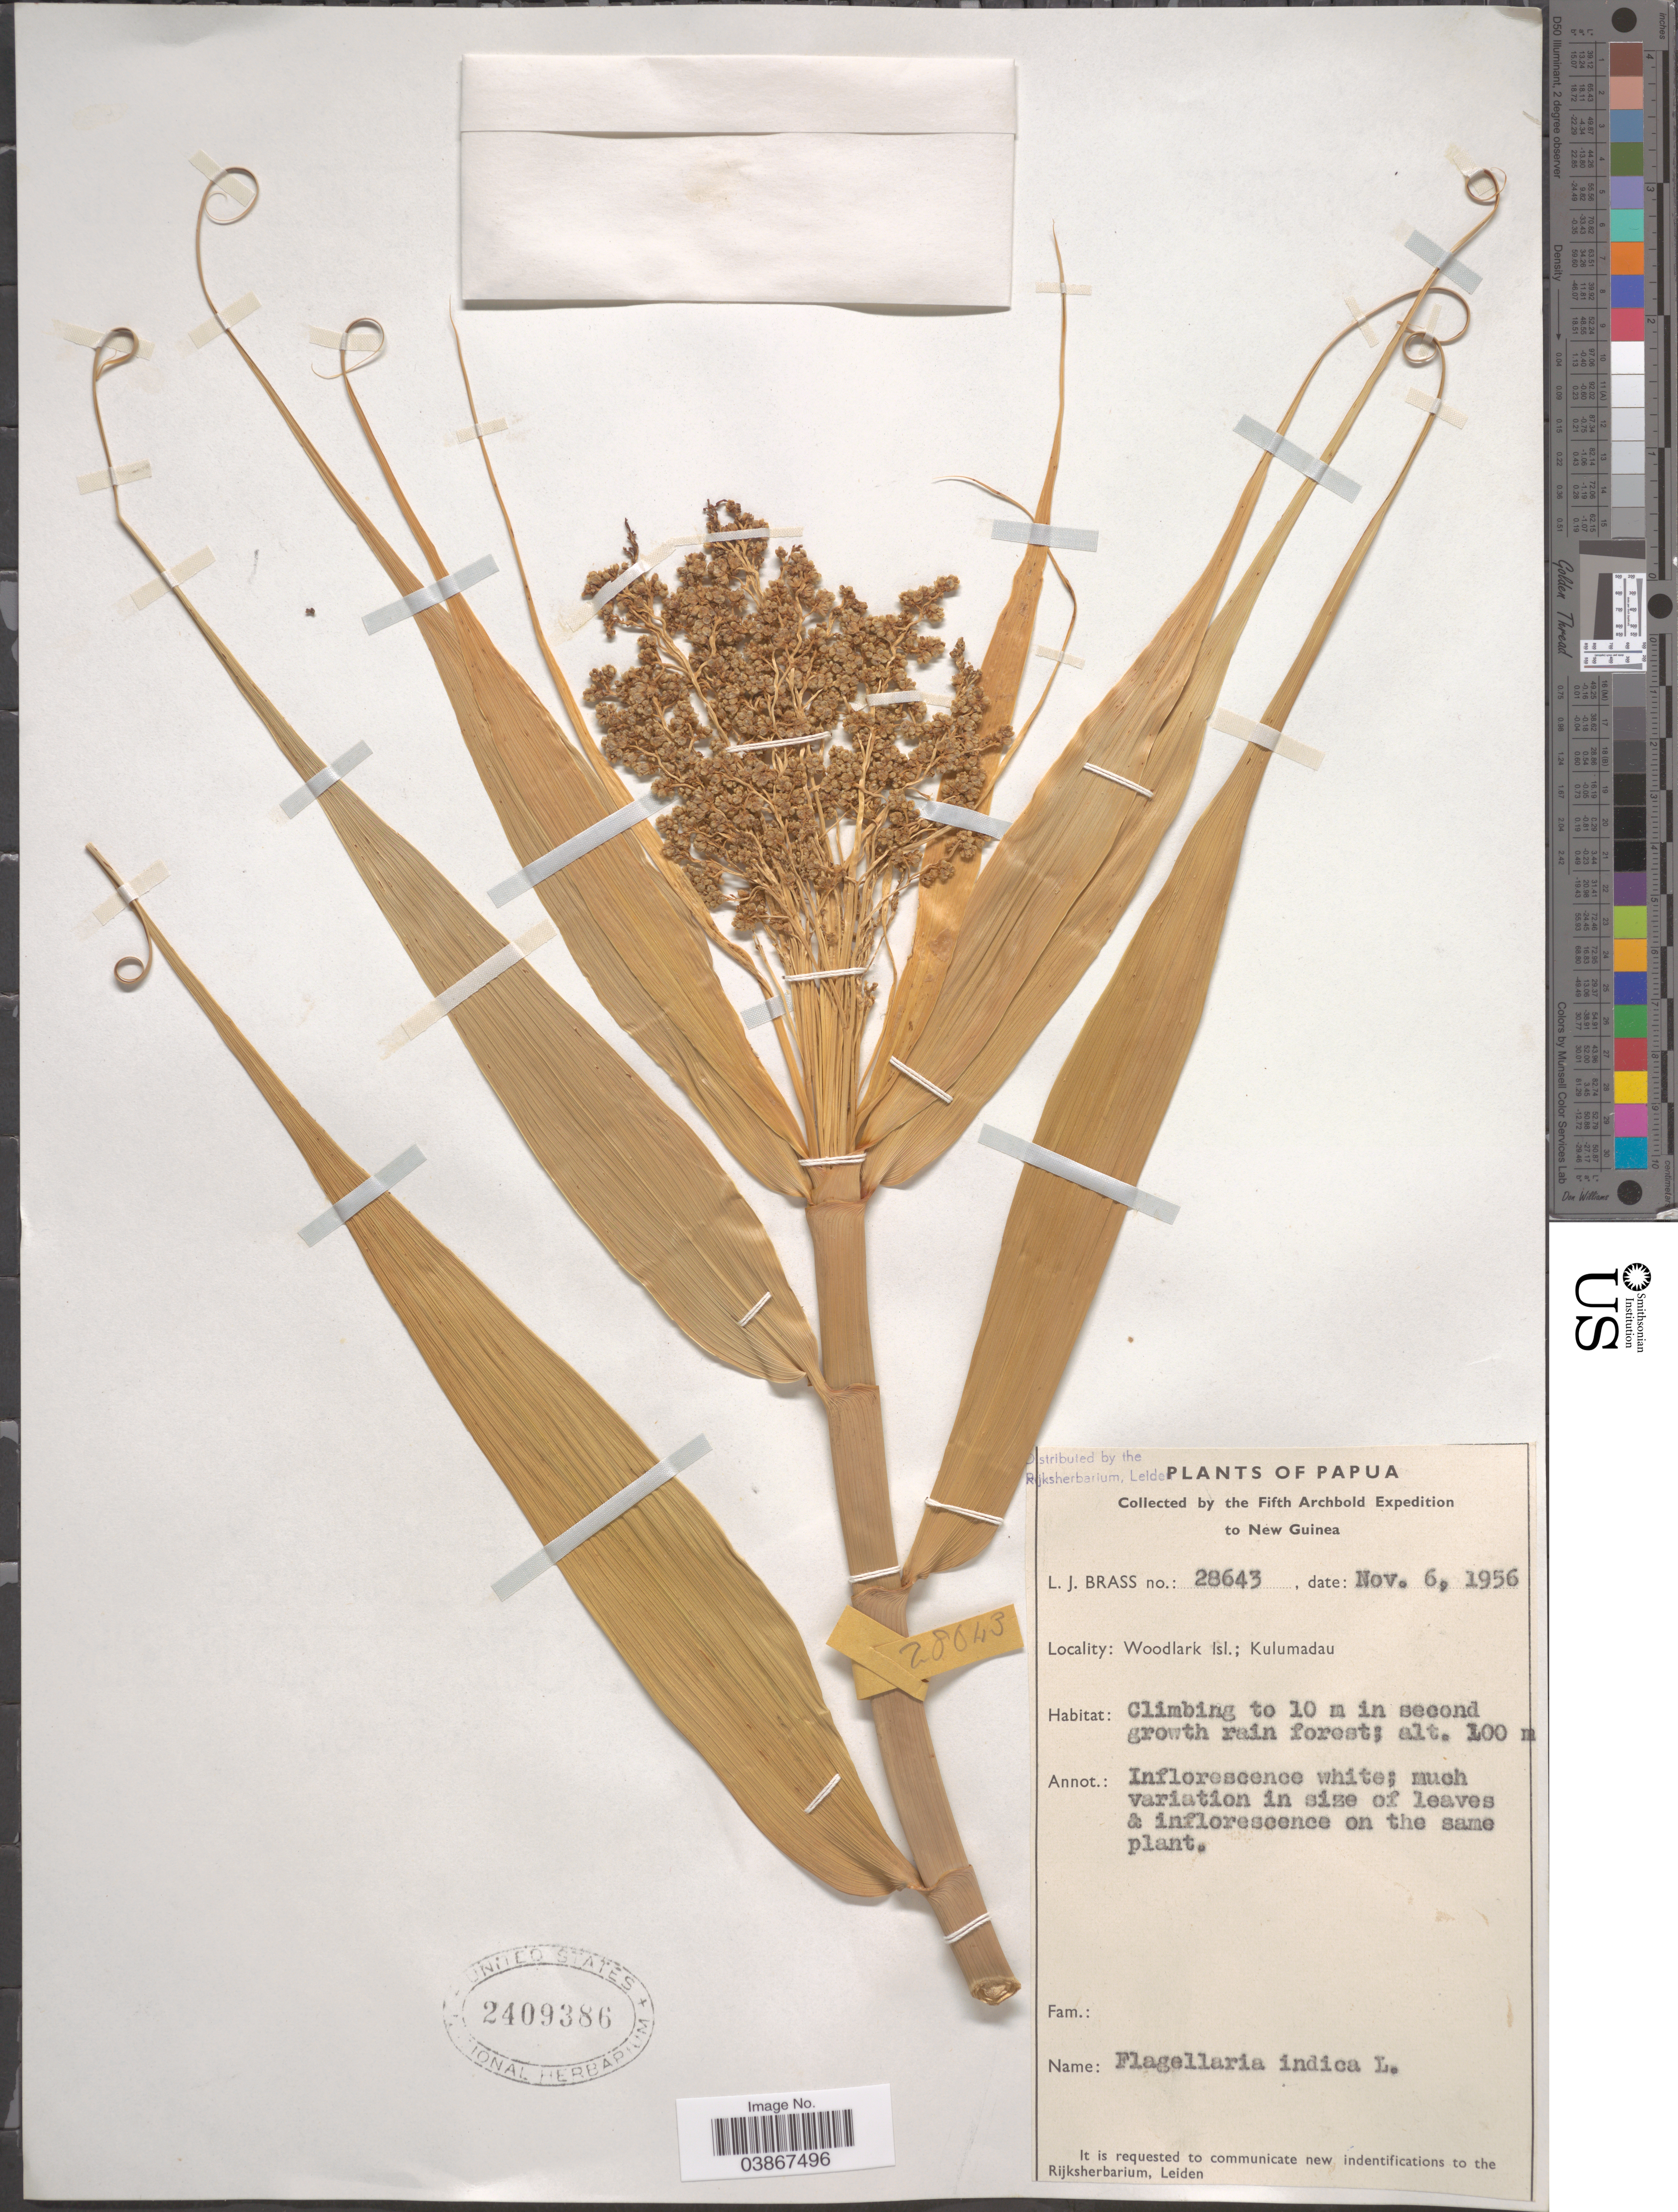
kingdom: Plantae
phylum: Tracheophyta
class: Liliopsida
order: Poales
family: Flagellariaceae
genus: Flagellaria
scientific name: Flagellaria indica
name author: L.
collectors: L. J. Brass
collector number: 28643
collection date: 1956-11-06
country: Papua New Guinea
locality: Papua. New Guinea. Woodlark Isl.; Kulumadau.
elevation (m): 100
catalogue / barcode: US 2409386